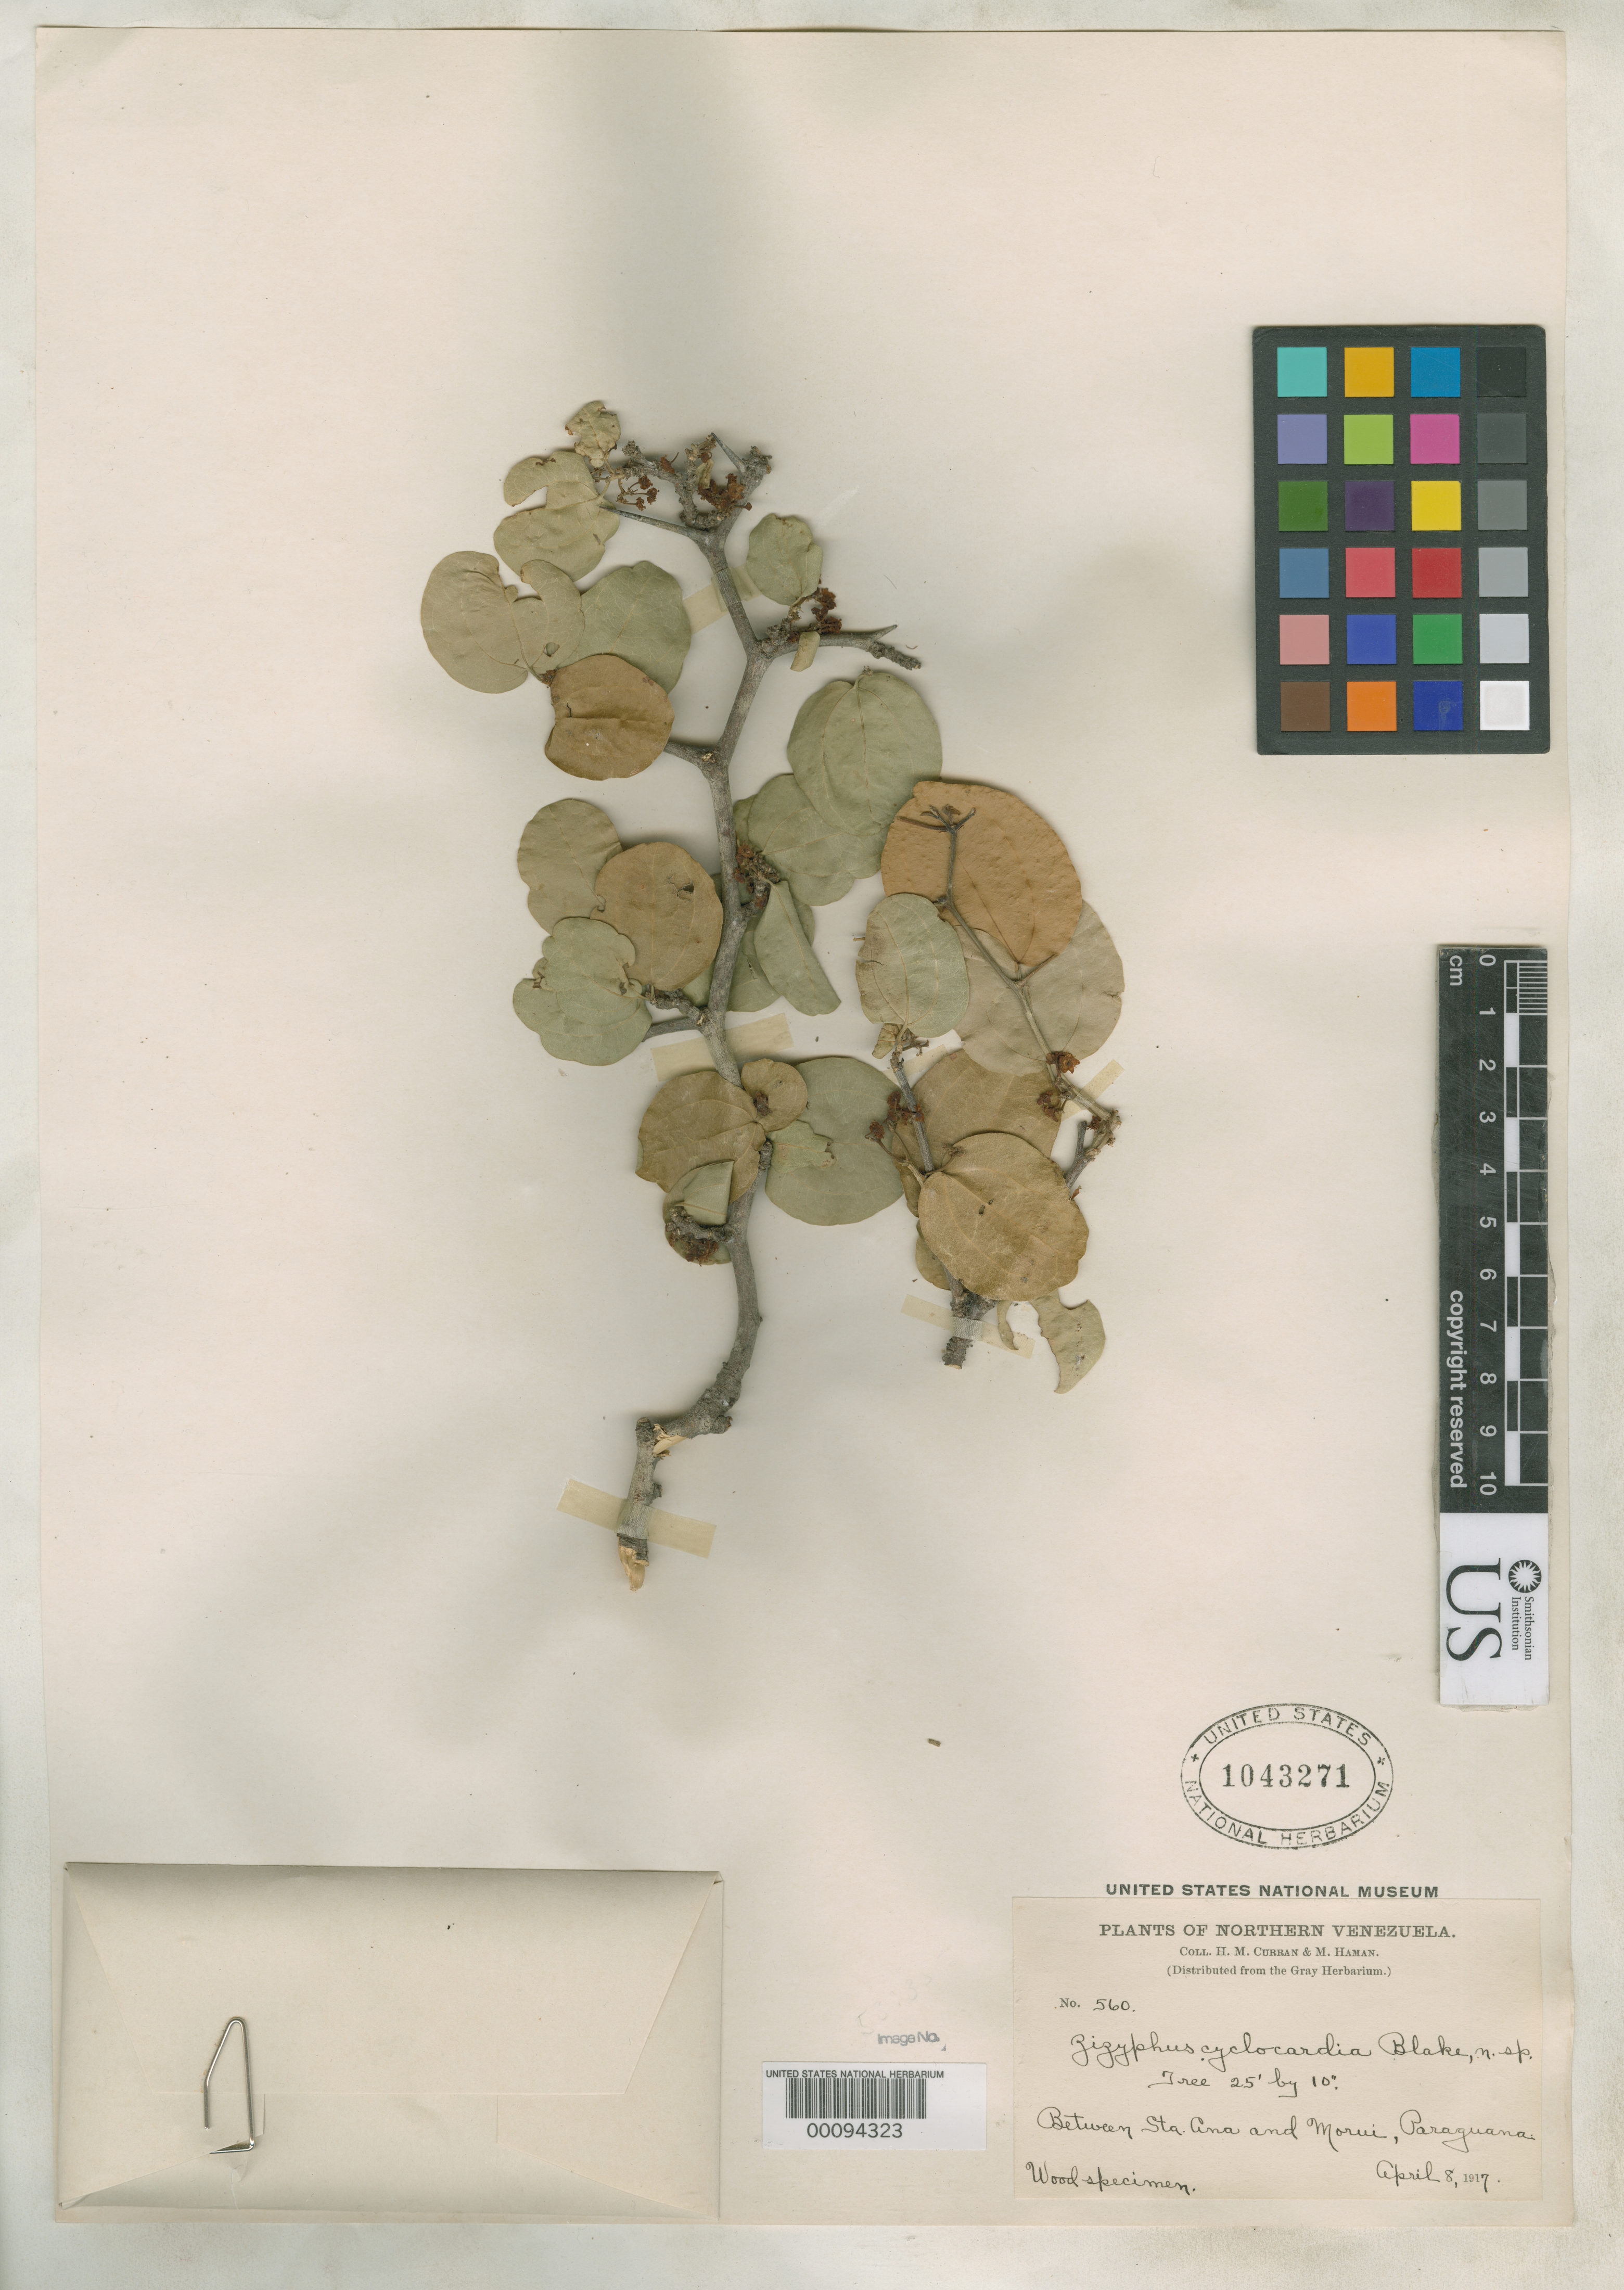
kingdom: Plantae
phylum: Tracheophyta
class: Magnoliopsida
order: Rosales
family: Rhamnaceae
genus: Ziziphus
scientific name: Ziziphus cyclocardia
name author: S.F. Blake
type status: Isotype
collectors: H. M. Curran & M. Haman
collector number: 560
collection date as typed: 08 Apr 1917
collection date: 1917-04-08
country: Venezuela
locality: Between Santa Ana and Morui, Paraguana.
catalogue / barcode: US 1043271